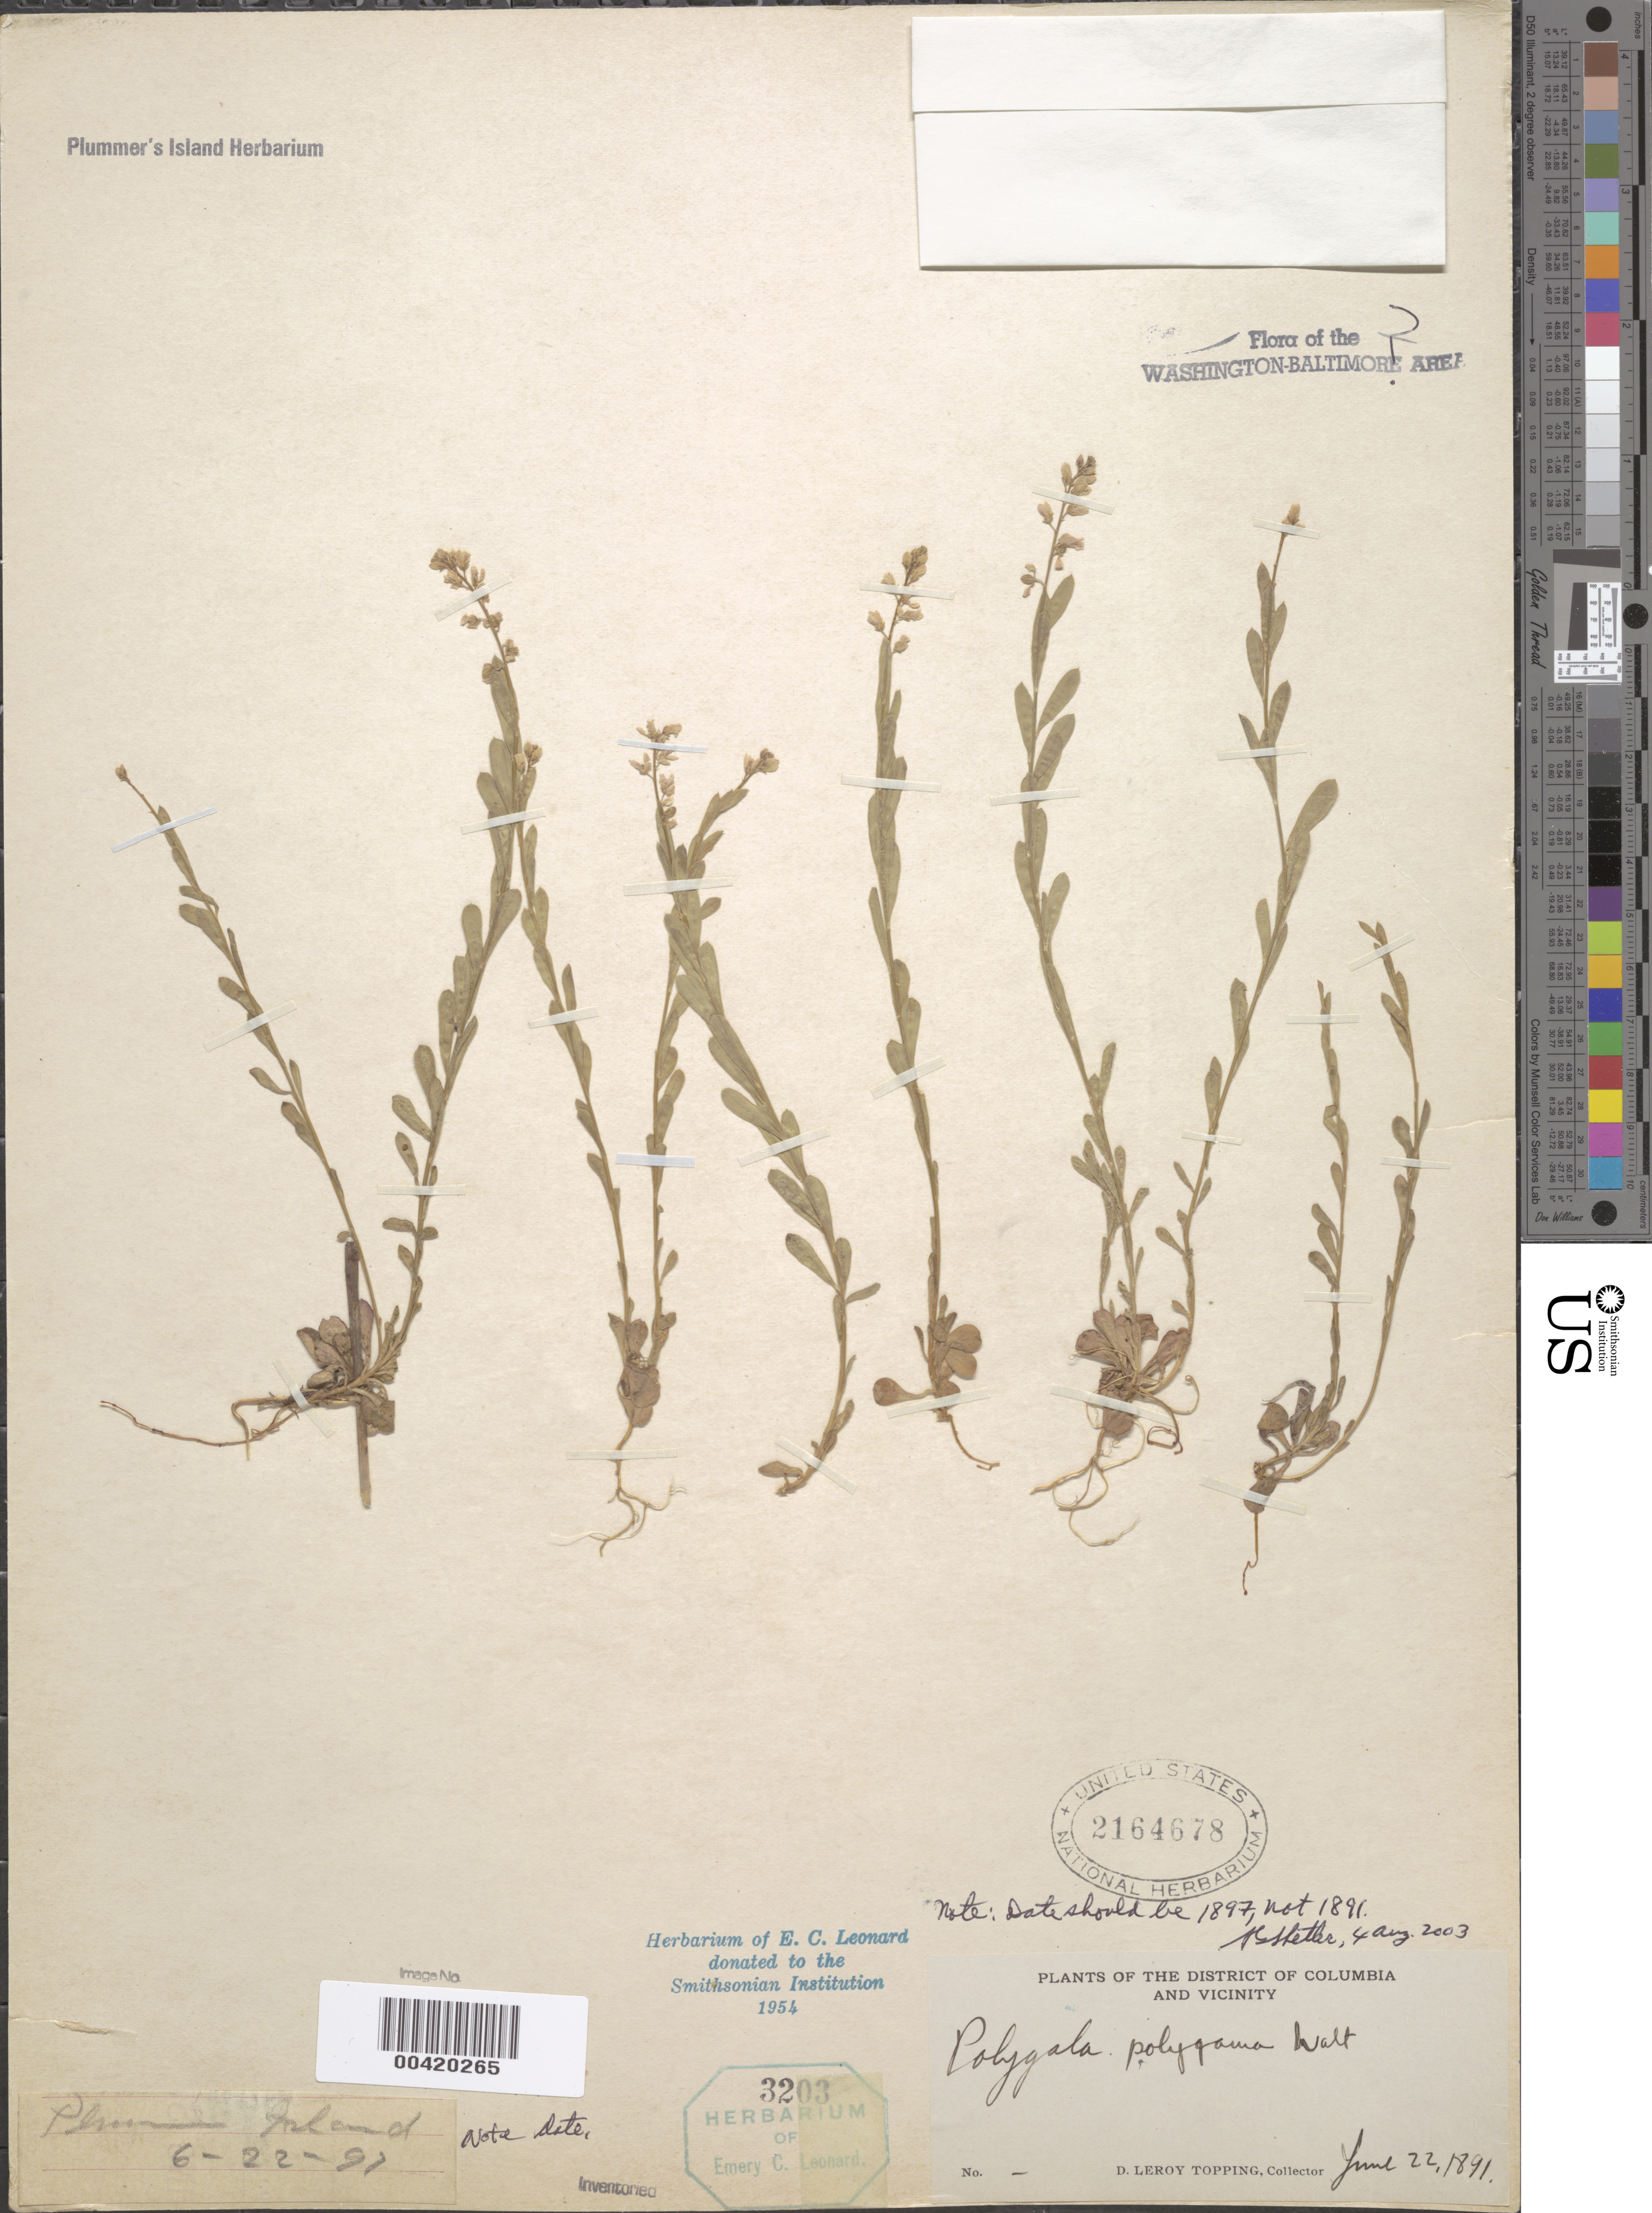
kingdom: Plantae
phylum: Tracheophyta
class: Magnoliopsida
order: Fabales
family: Polygalaceae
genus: Polygala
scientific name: Polygala polygama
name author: Walter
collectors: D. L. Topping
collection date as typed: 22 Jun 1897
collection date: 1897-06-22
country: United States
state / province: Maryland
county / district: Montgomery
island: Plummers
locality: Plummer's Island C. & O. Canal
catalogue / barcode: US 2164678